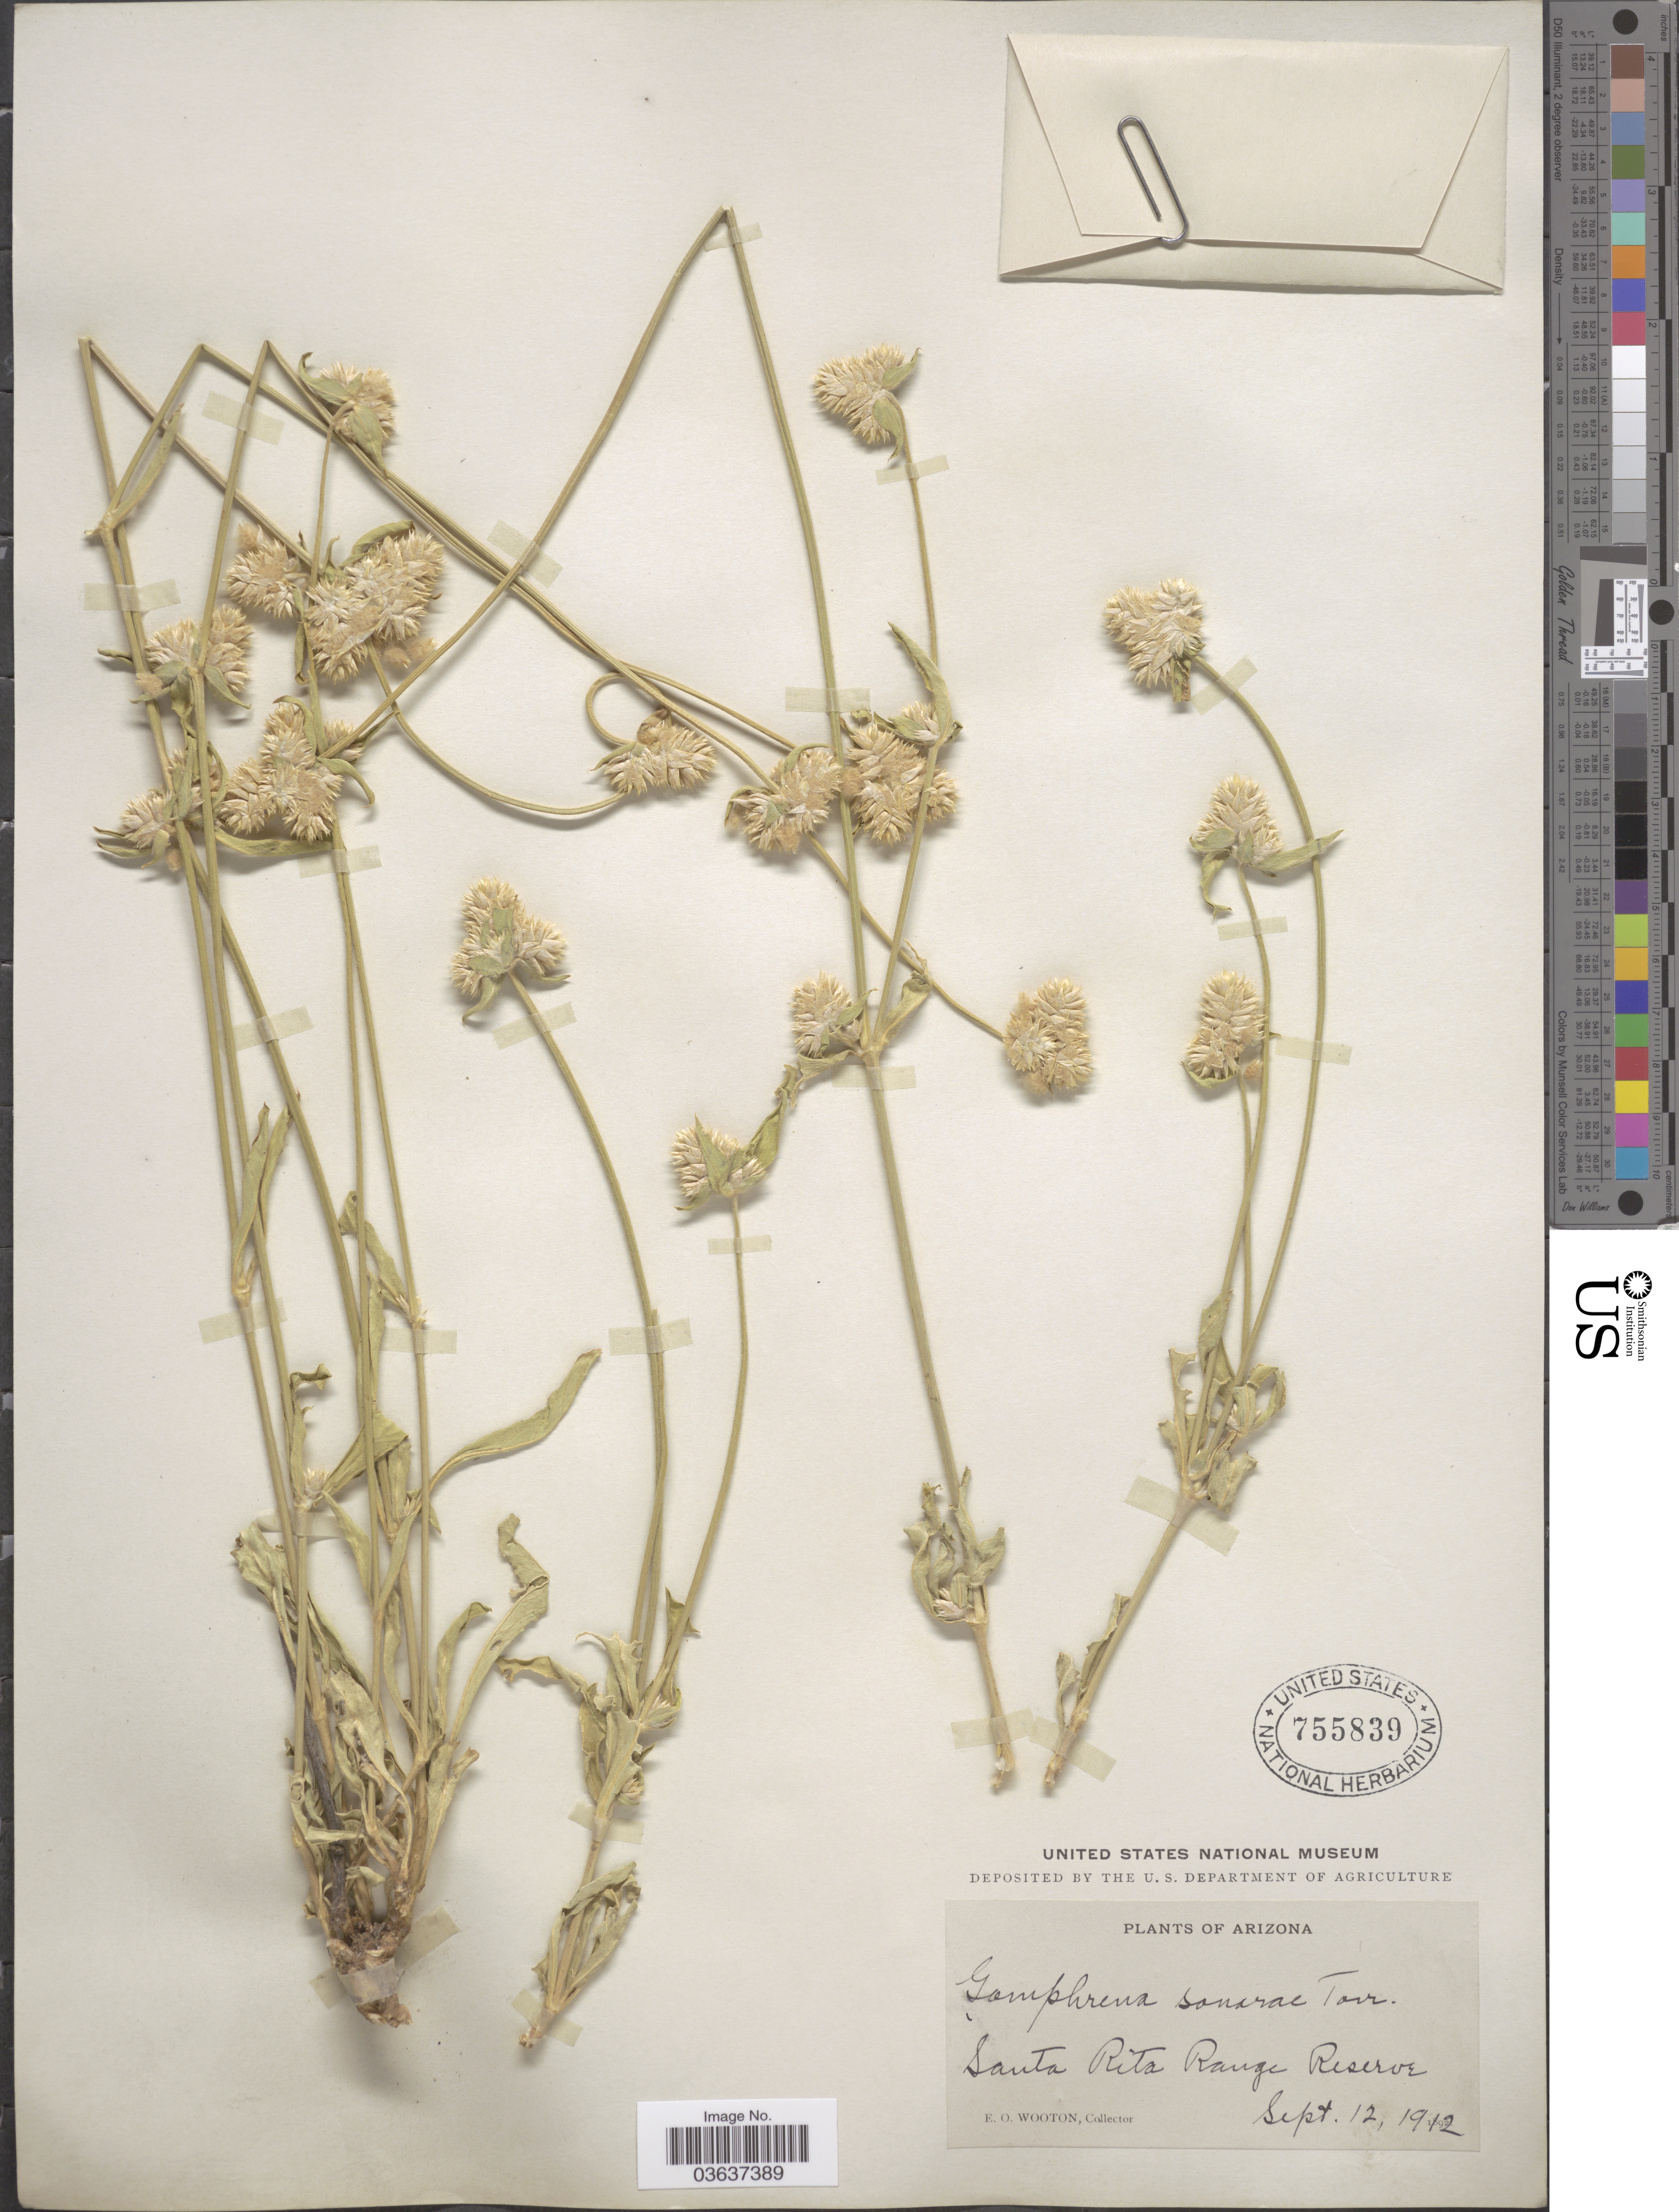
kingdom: Plantae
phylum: Tracheophyta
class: Magnoliopsida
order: Caryophyllales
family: Amaranthaceae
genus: Gomphrena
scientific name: Gomphrena sonorae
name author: Torr. in Emory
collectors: E. O. Wooton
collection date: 1912-09-12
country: United States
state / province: Arizona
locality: Santa Rita Range Reserve.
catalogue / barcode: US 755839